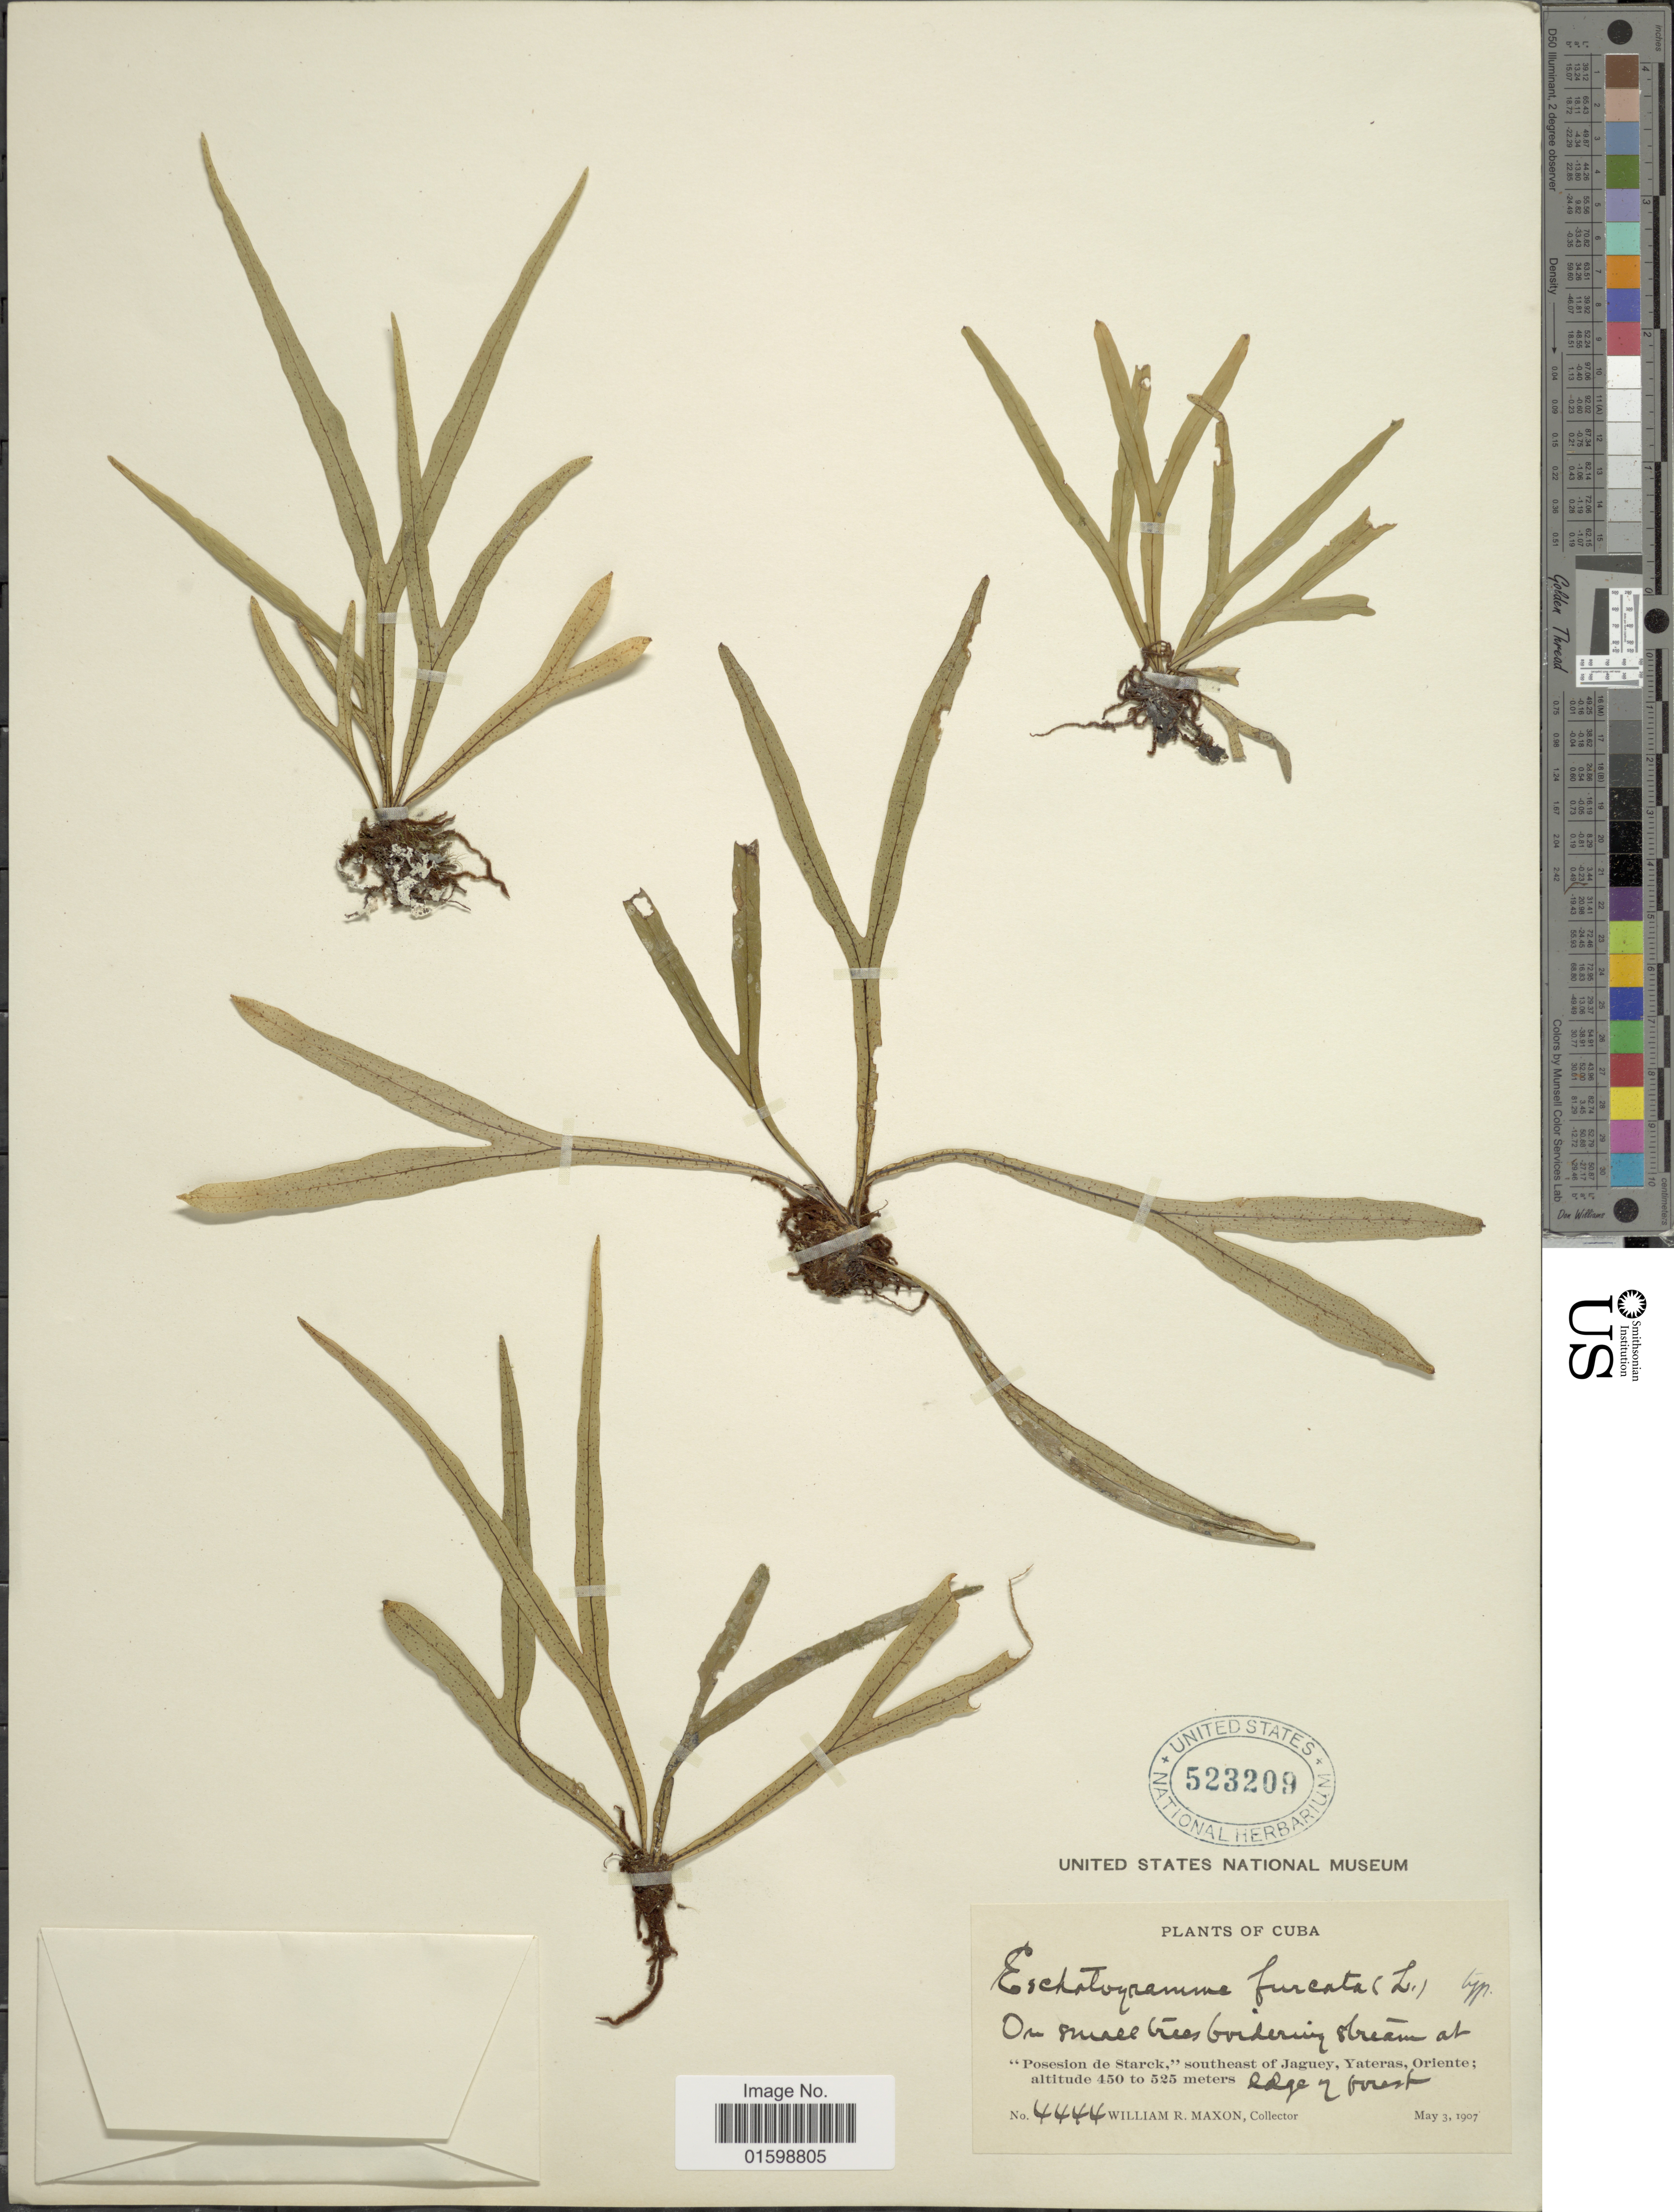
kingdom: Plantae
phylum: Tracheophyta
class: Polypodiopsida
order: Polypodiales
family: Polypodiaceae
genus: Pleopeltis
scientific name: Pleopeltis furcata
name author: (L.) A.R. Sm.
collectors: W. R. Maxon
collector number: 4444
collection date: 1907-05-03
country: Cuba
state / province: Oriente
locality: On small trees bordering stream at edge of forest, "Posesion de Starck", southeast of Jaguey, Yateras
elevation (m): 450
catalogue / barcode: US 523209